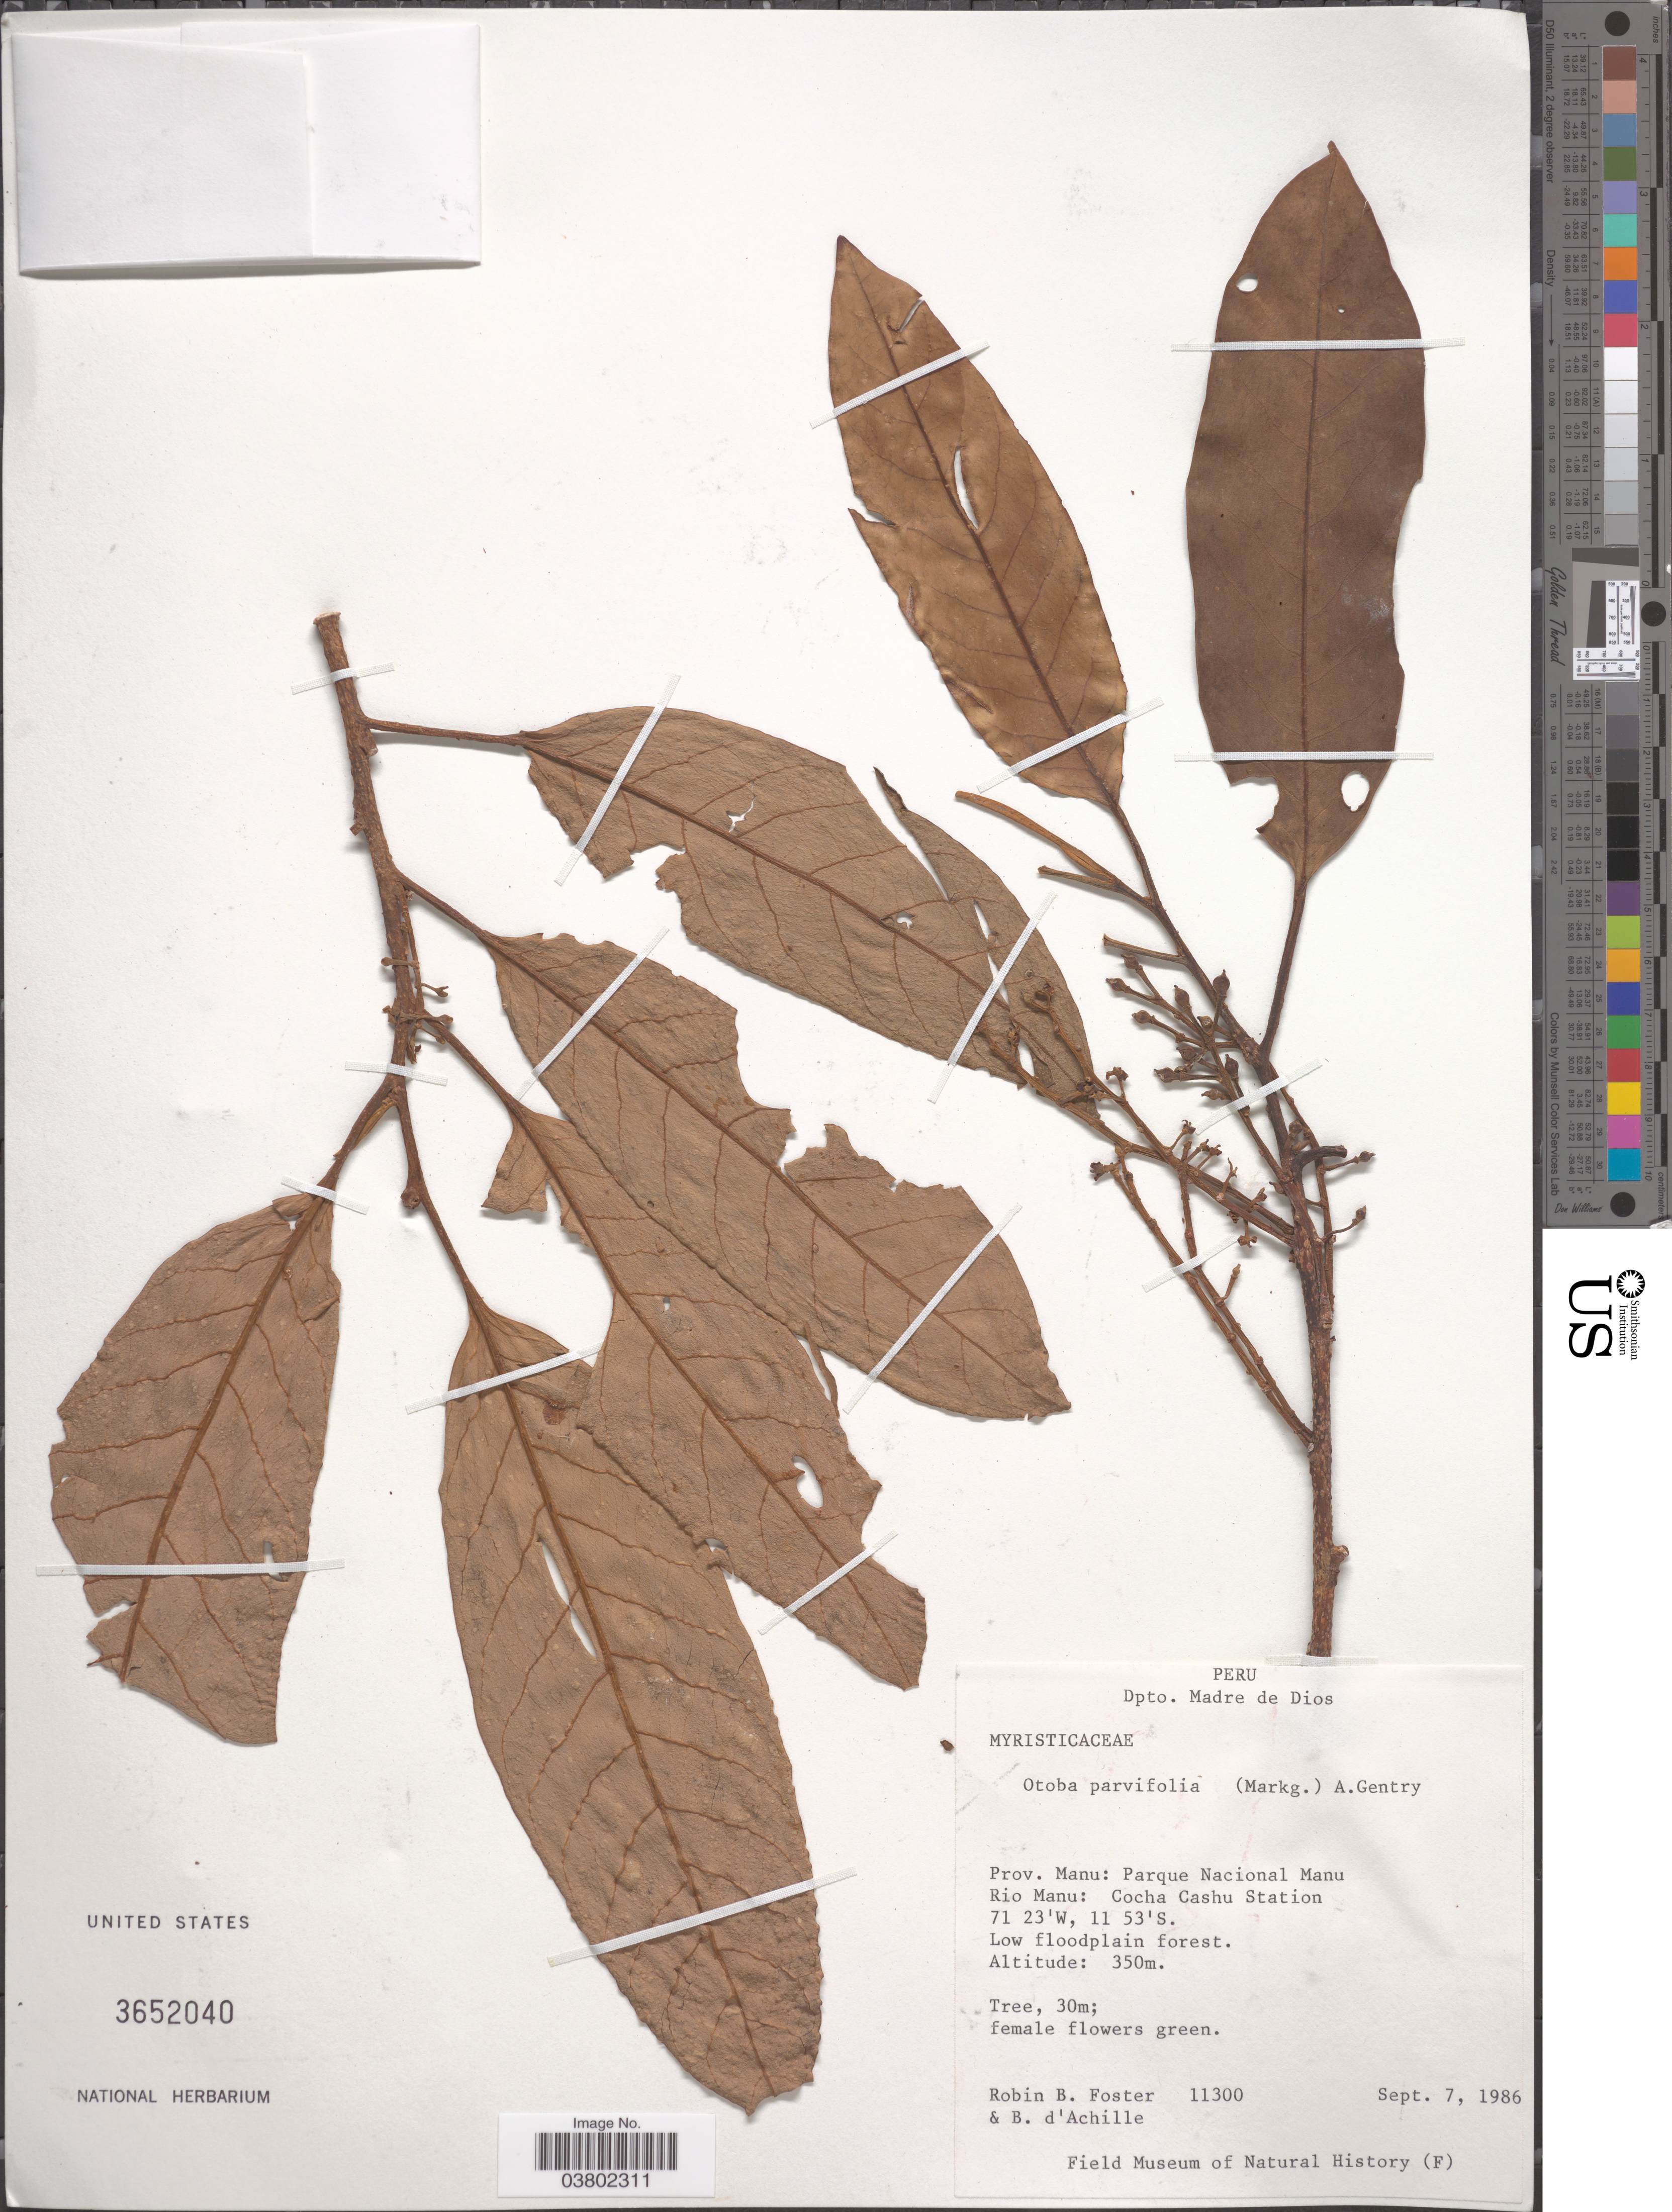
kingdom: Plantae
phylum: Tracheophyta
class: Magnoliopsida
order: Magnoliales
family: Myristicaceae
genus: Otoba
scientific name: Otoba parvifolia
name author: (Markgr.) A.H. Gentry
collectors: R. B. Foster & B. d'Achille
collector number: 11300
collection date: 1986-09-07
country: Peru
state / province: Madre de Dios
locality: Dpto. Madre de Dios. Prov. Manu: Parque Nacional Manu, Rio Manu: Cocha Cashu Station.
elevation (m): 350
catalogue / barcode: US 3652040